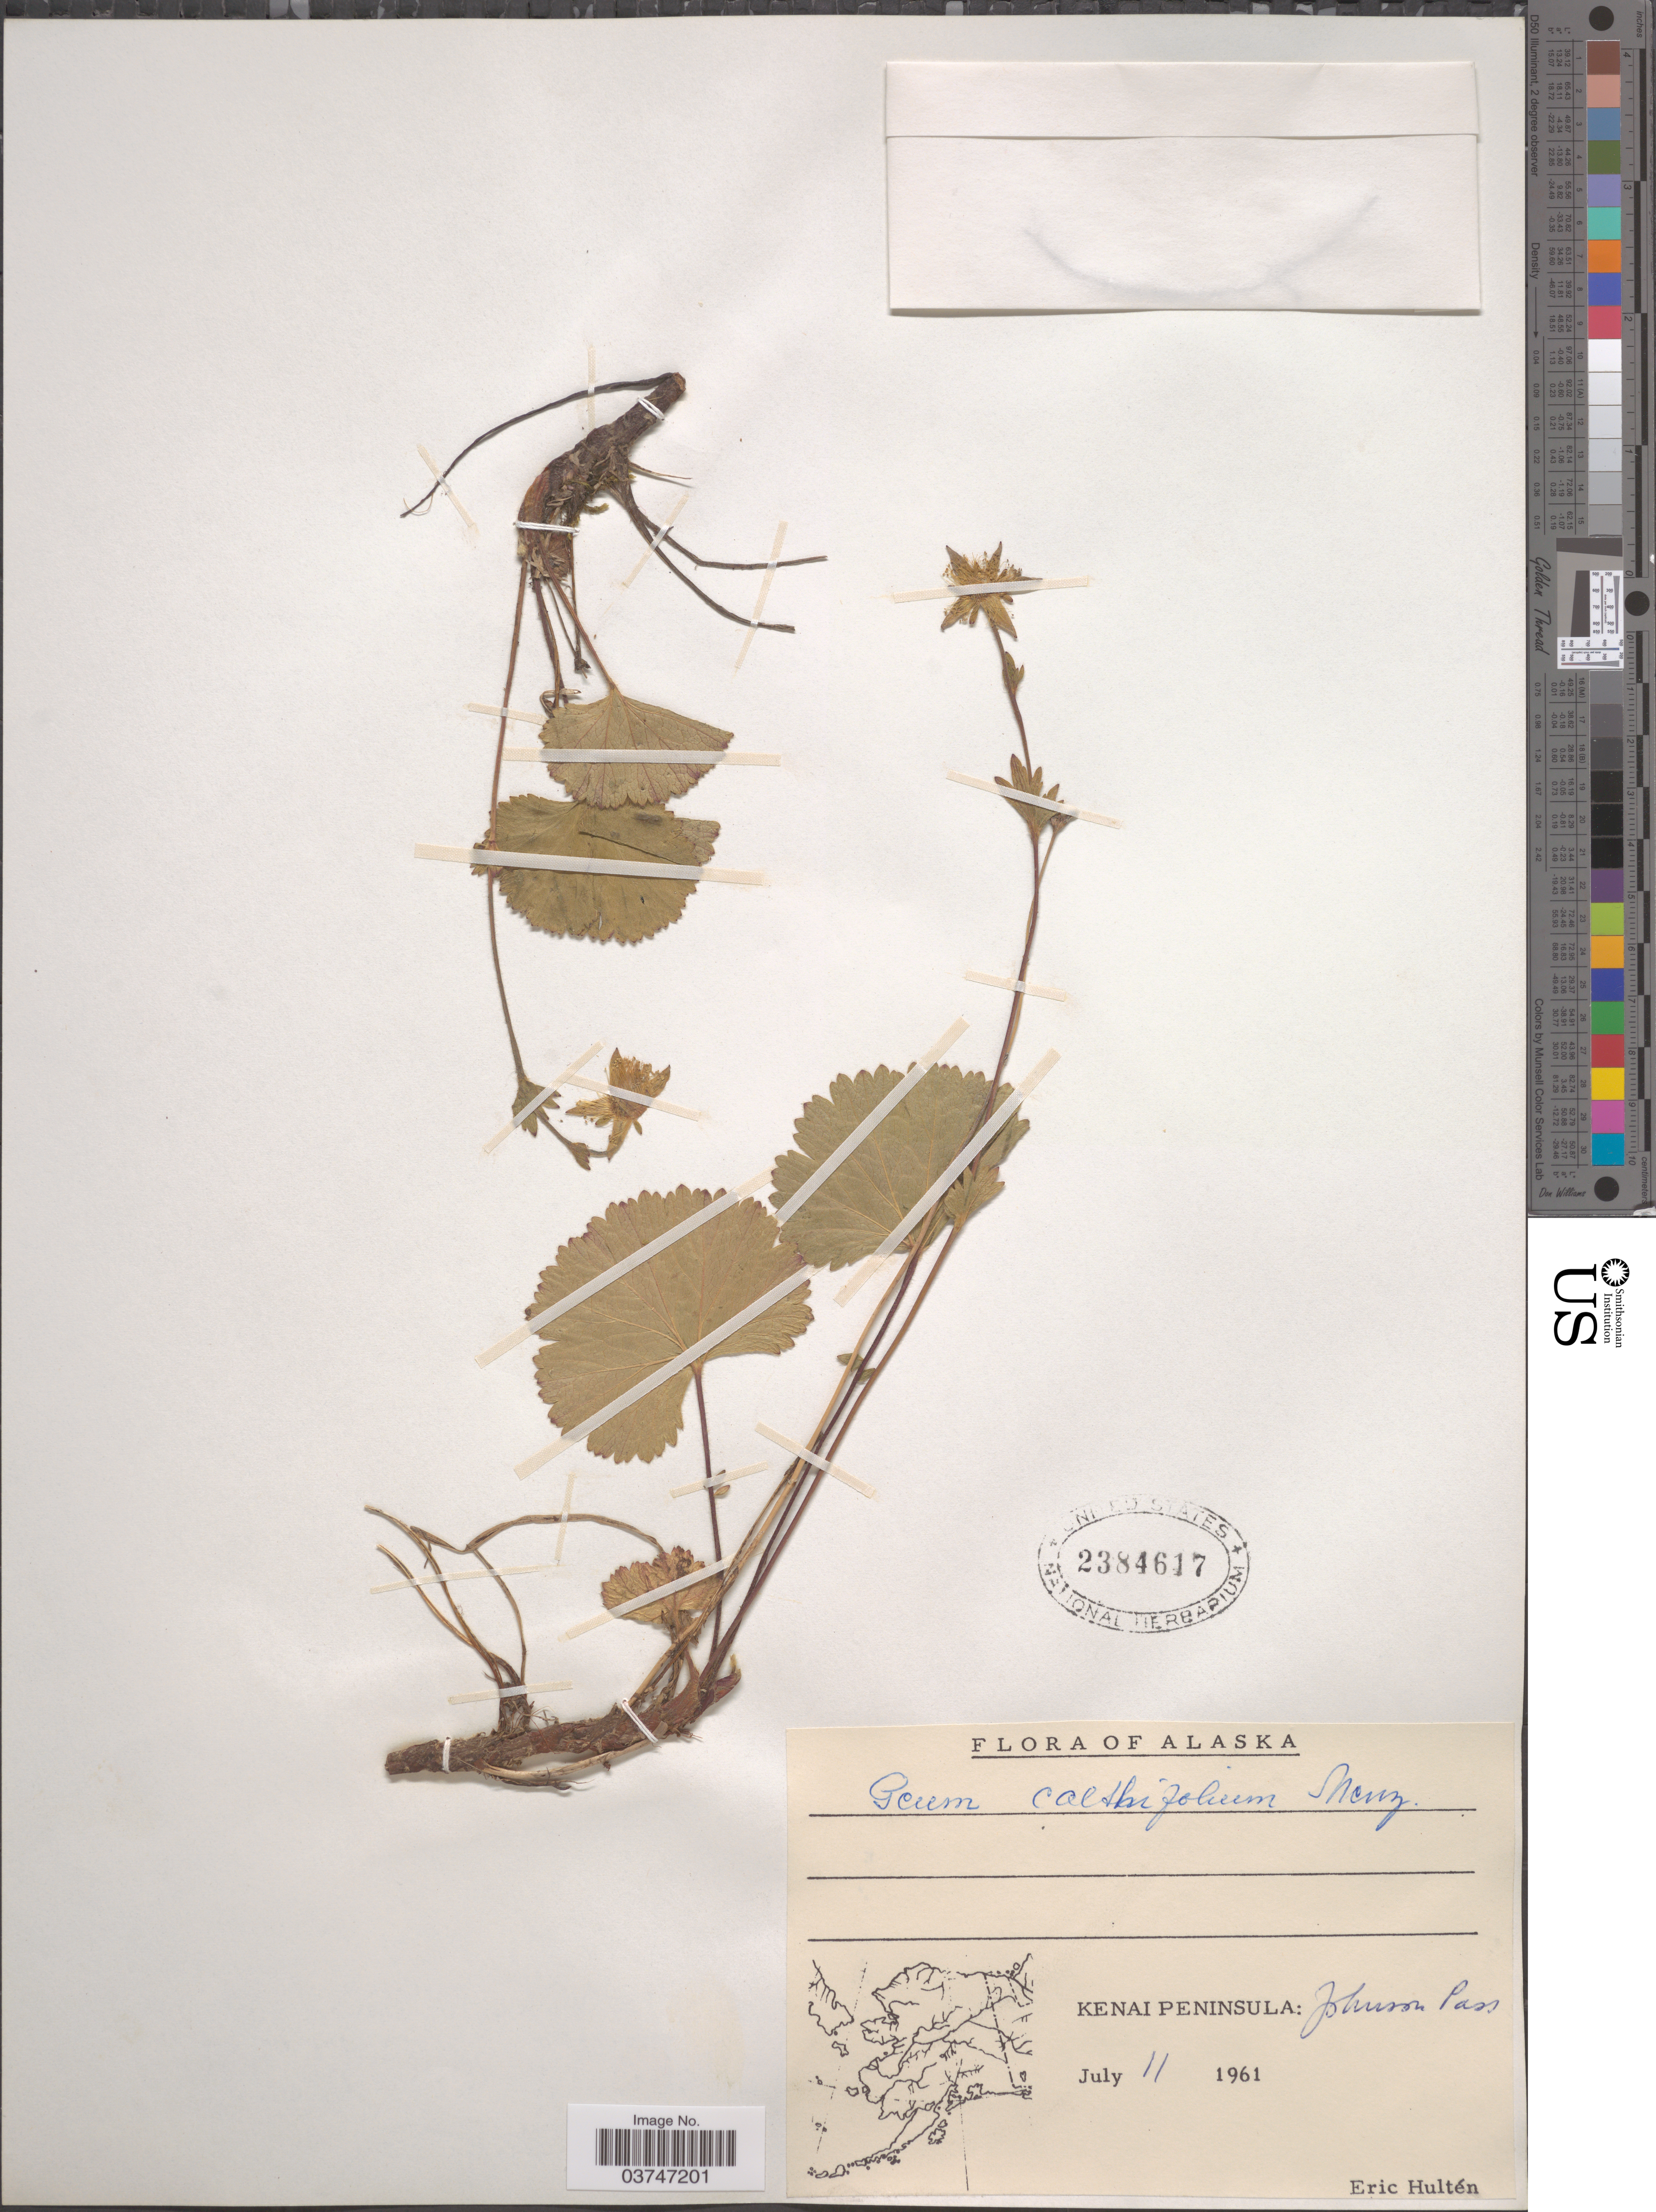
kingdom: Plantae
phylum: Tracheophyta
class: Magnoliopsida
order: Rosales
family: Rosaceae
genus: Geum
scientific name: Geum calthifolium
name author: Menzies ex Sm.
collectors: E. G. Hultén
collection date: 1961-07-11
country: United States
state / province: Alaska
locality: Kenai Peninsula: Johnson Pass.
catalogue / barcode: US 2384617